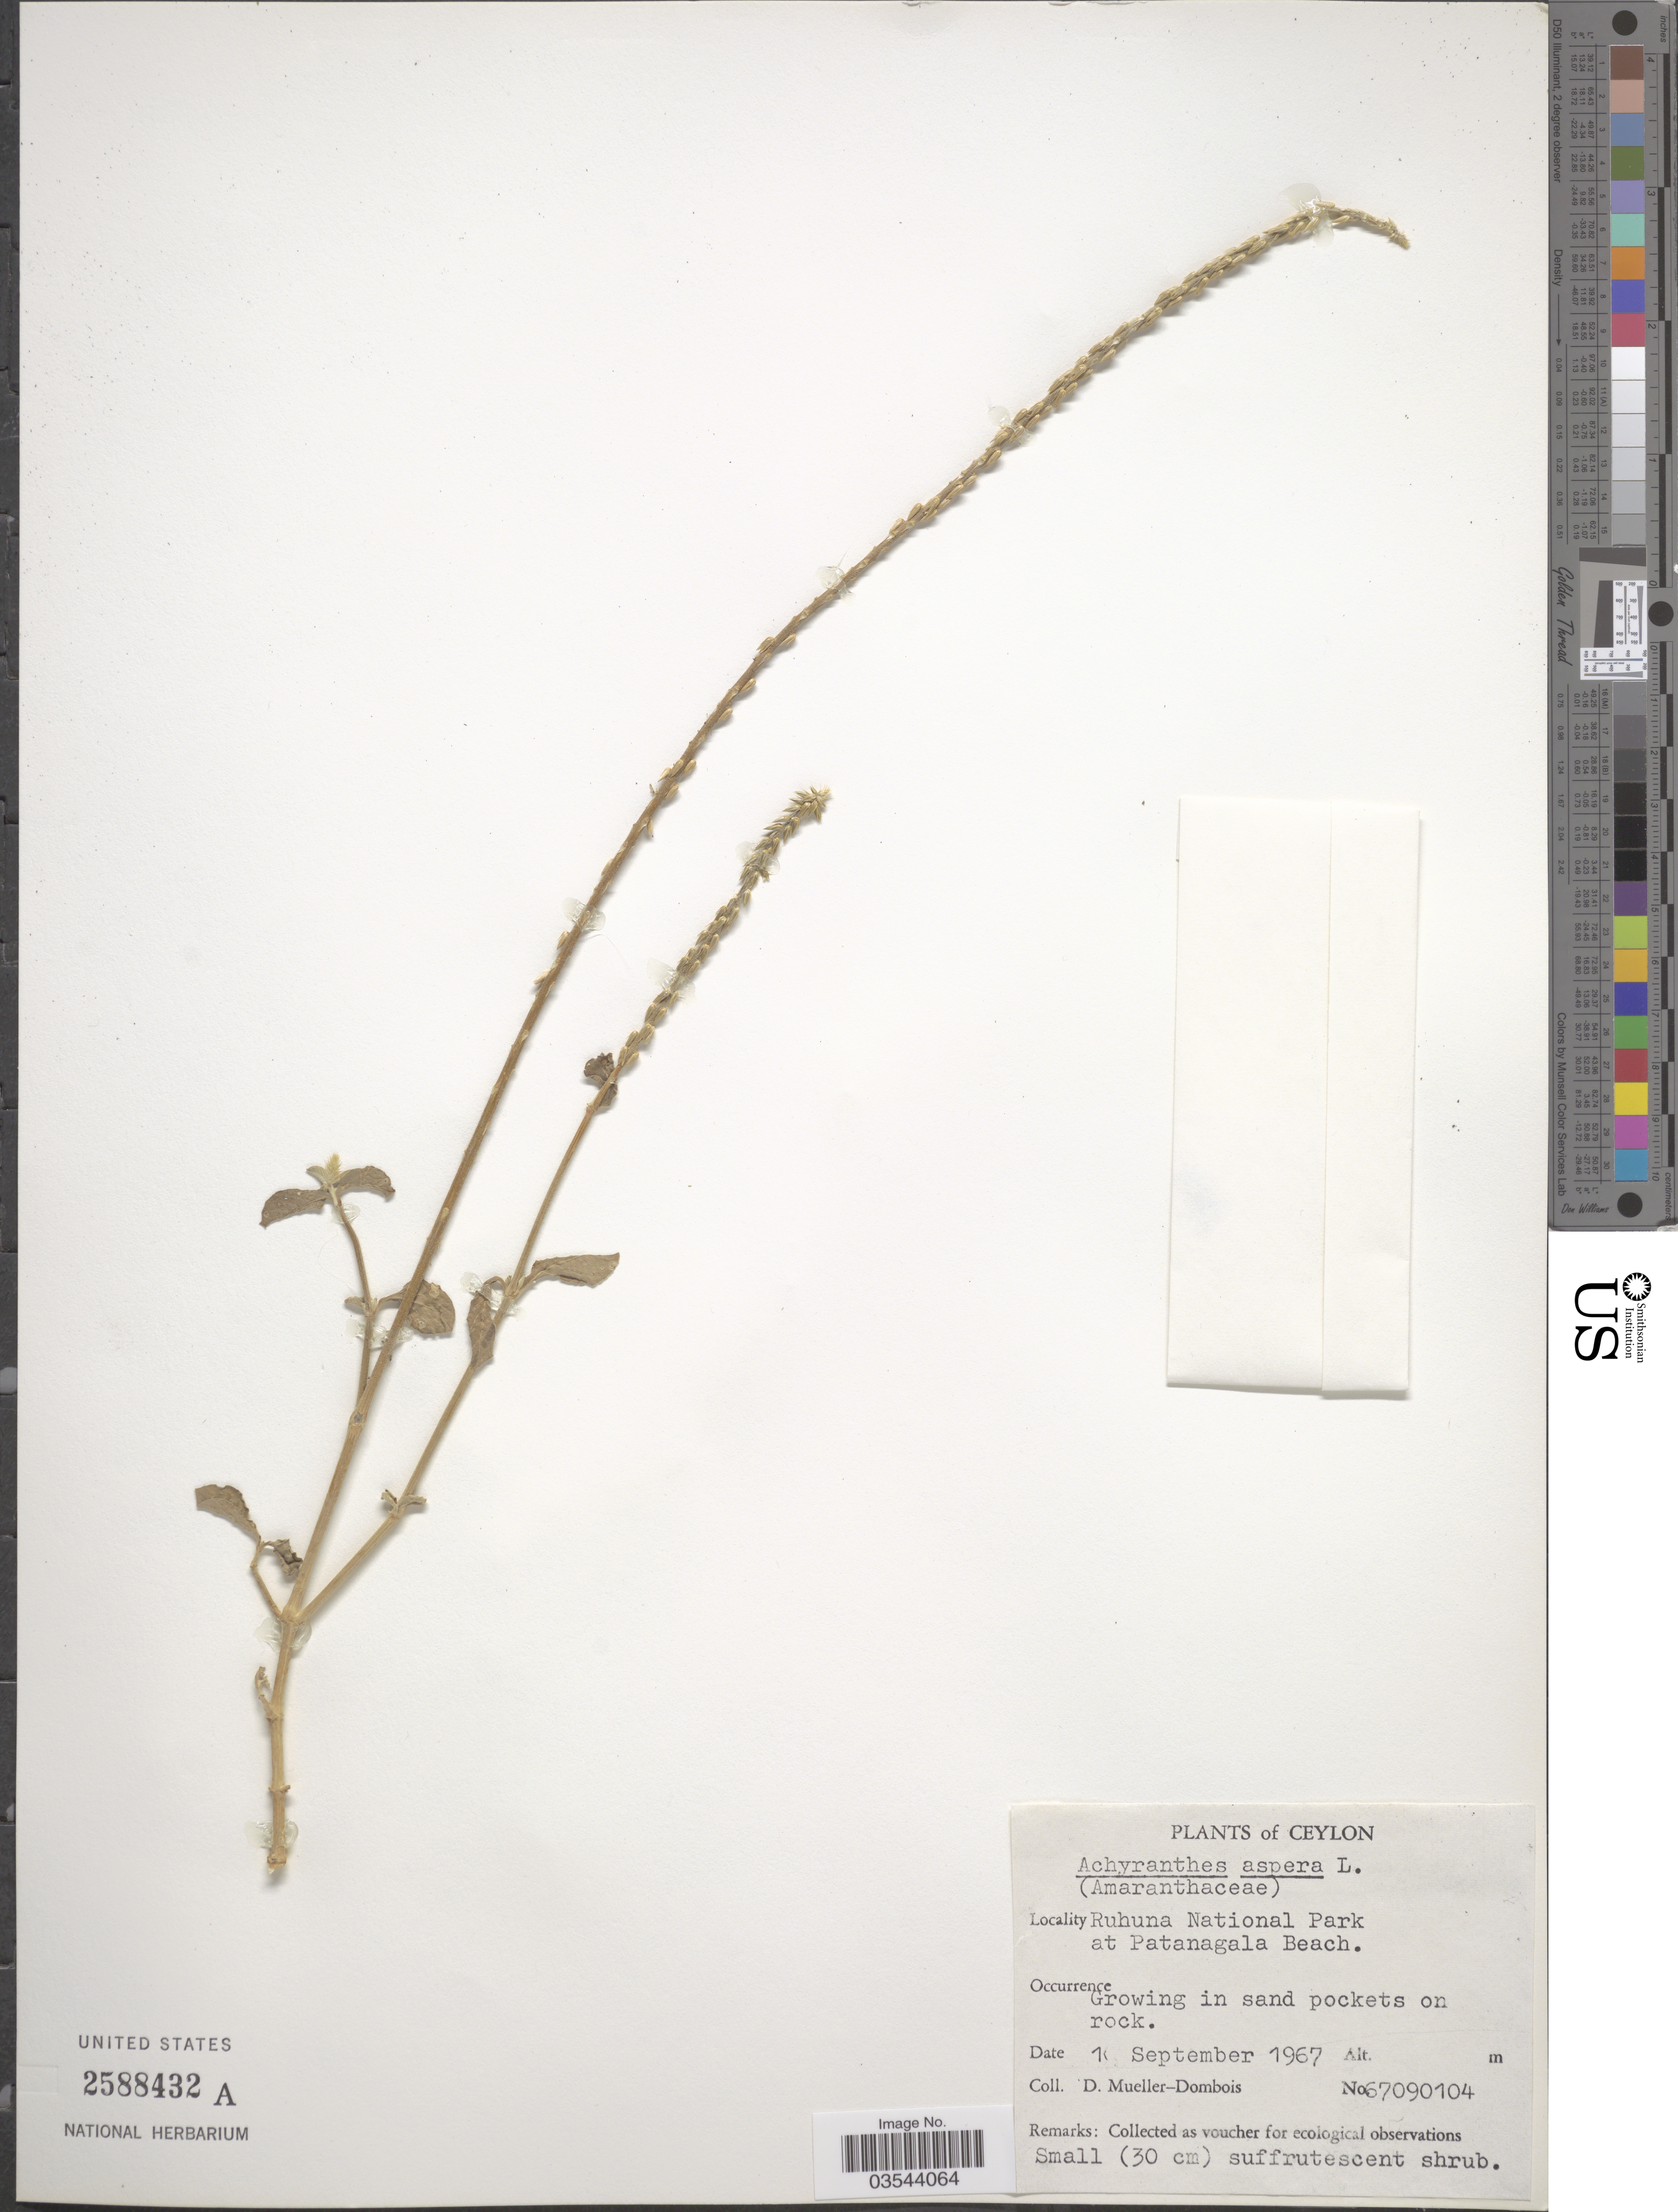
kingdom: Plantae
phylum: Tracheophyta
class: Magnoliopsida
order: Caryophyllales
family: Amaranthaceae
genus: Achyranthes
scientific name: Achyranthes aspera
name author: L.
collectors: D. Mueller-Dombois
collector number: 67090104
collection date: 1967-09-10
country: Sri Lanka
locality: Ceylon. Ruhuna National Park at Patanagala Beach.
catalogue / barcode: US 2588432A